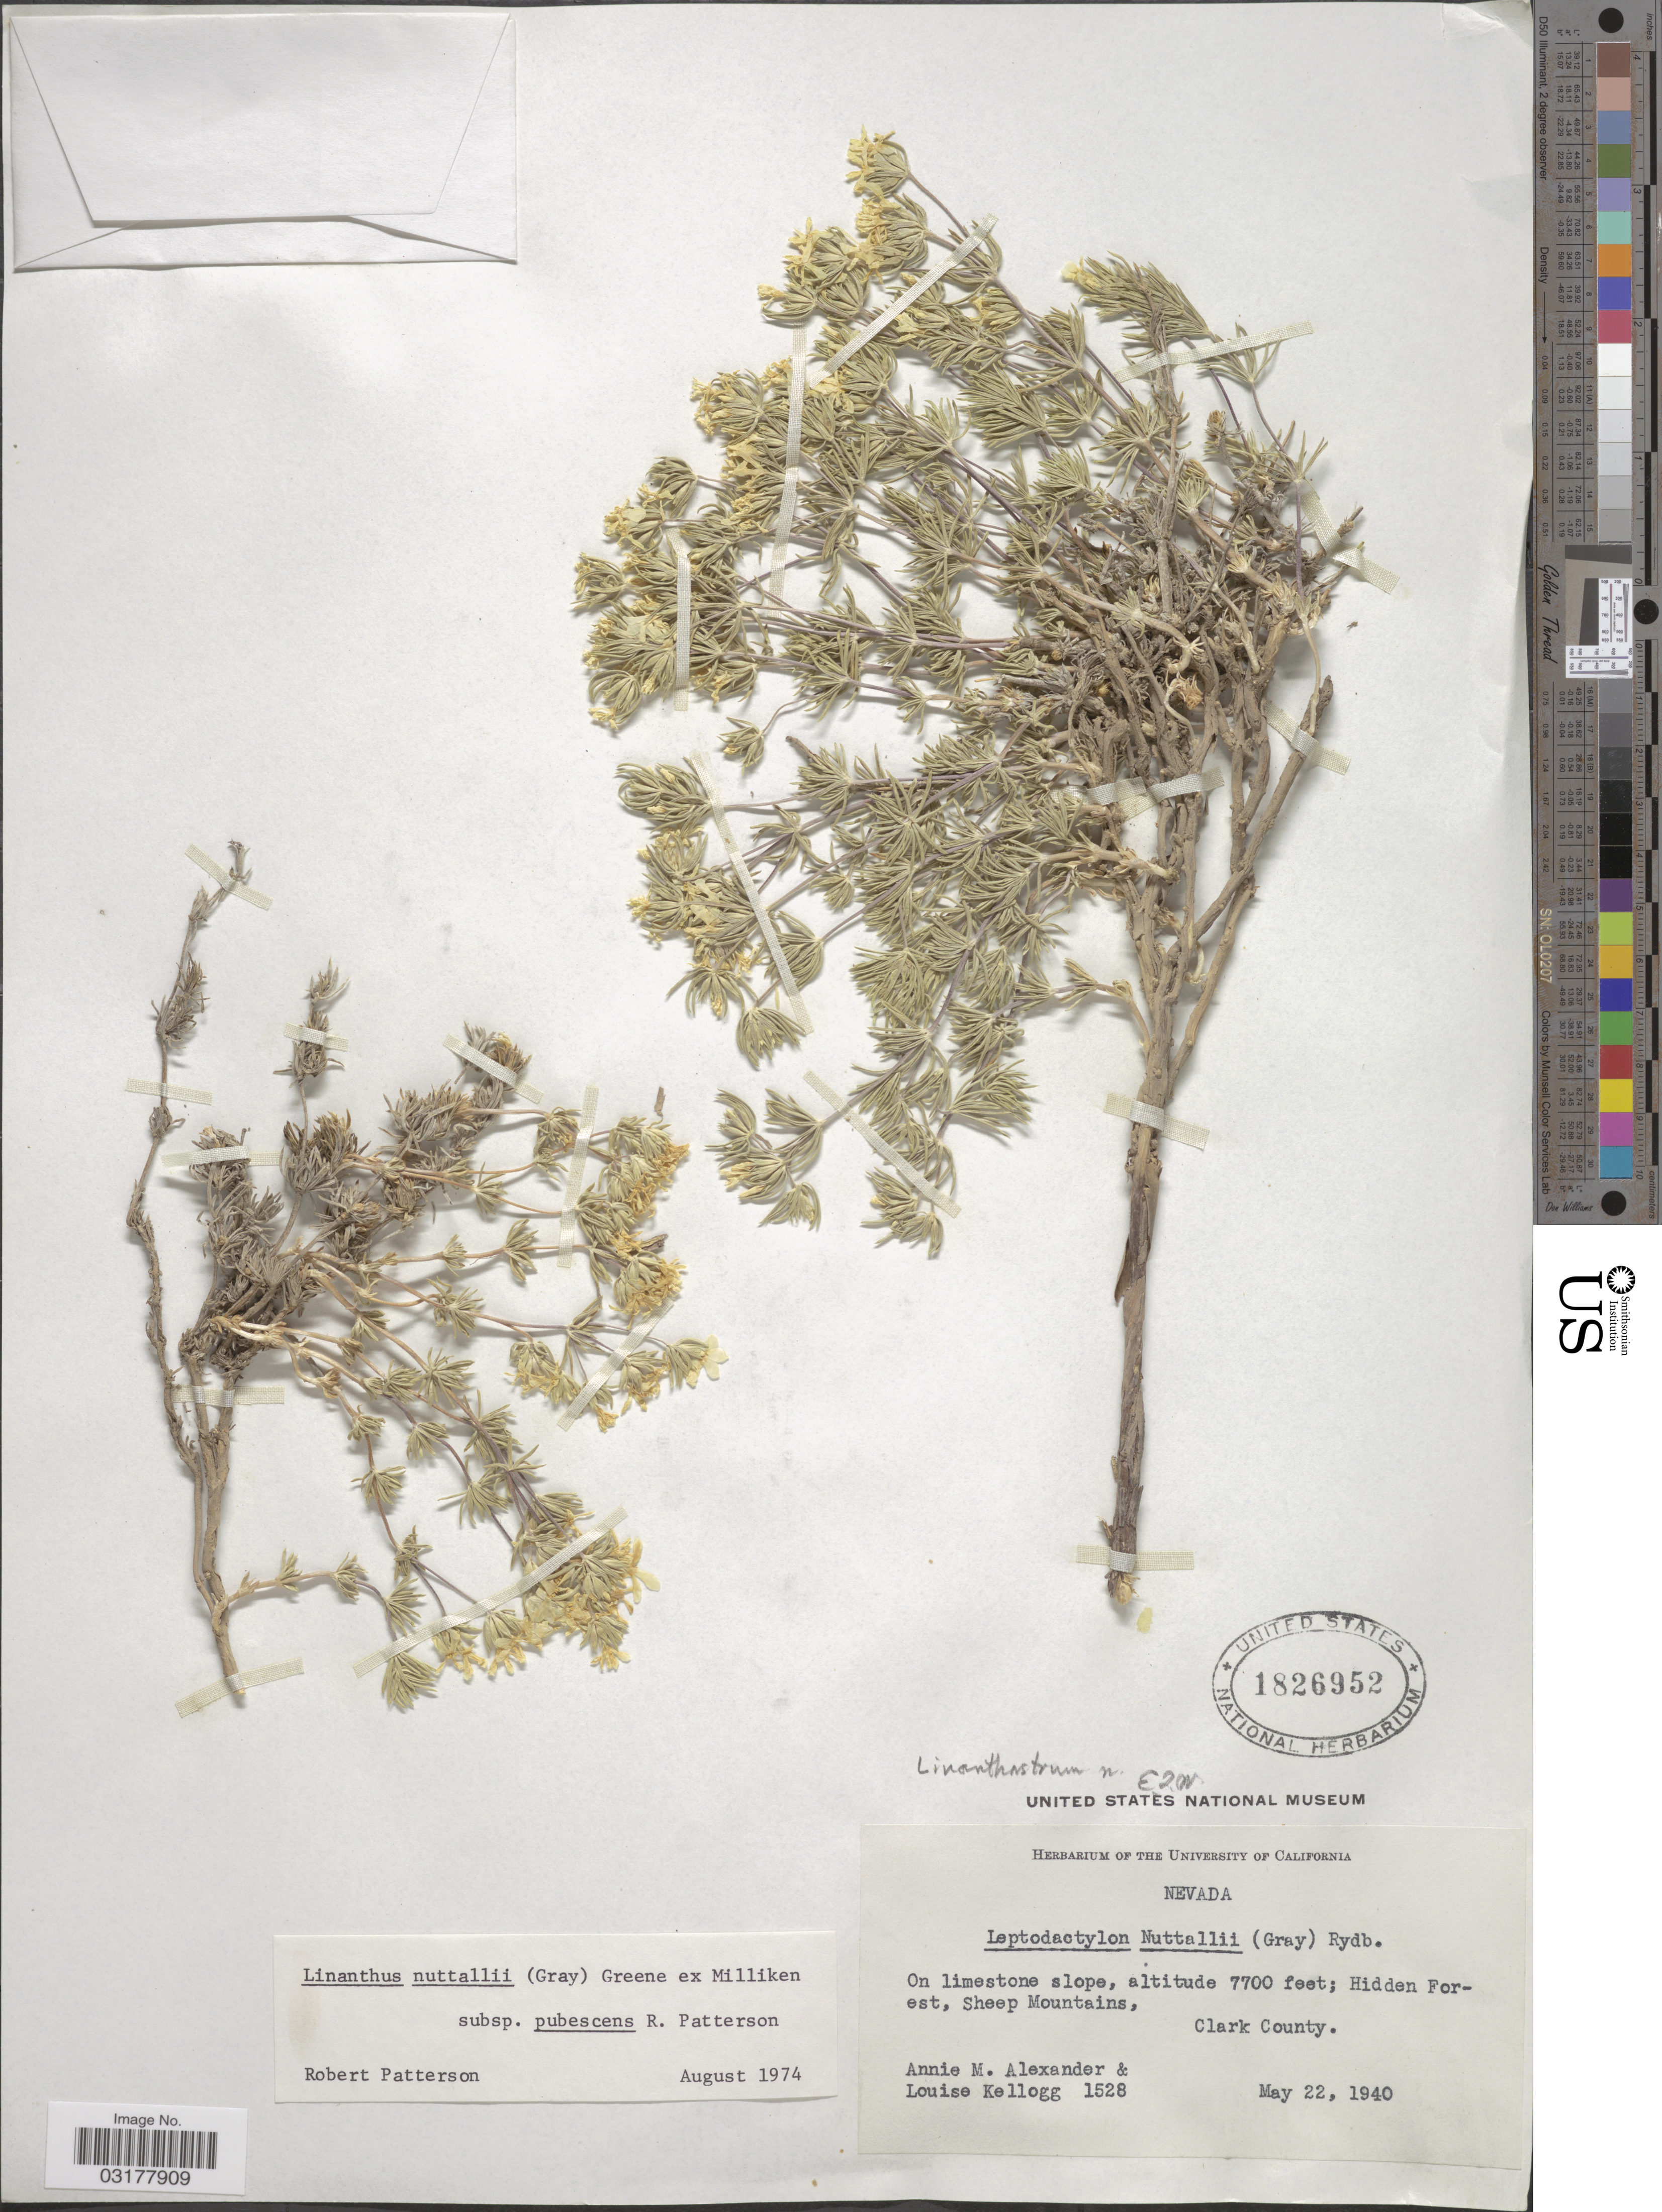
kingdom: Plantae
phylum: Tracheophyta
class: Magnoliopsida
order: Ericales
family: Polemoniaceae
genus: Leptosiphon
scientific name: Leptosiphon nuttallii subsp. pubescens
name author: (R. Patt.) J.M. Porter & L.A. Johnson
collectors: A. M. Alexander & L. Kellogg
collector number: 1528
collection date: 1940-05-22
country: United States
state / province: Nevada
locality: On limestone slope, Hidden Forest, Sheep Mountains, Clark County.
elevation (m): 2347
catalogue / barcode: US 1826952